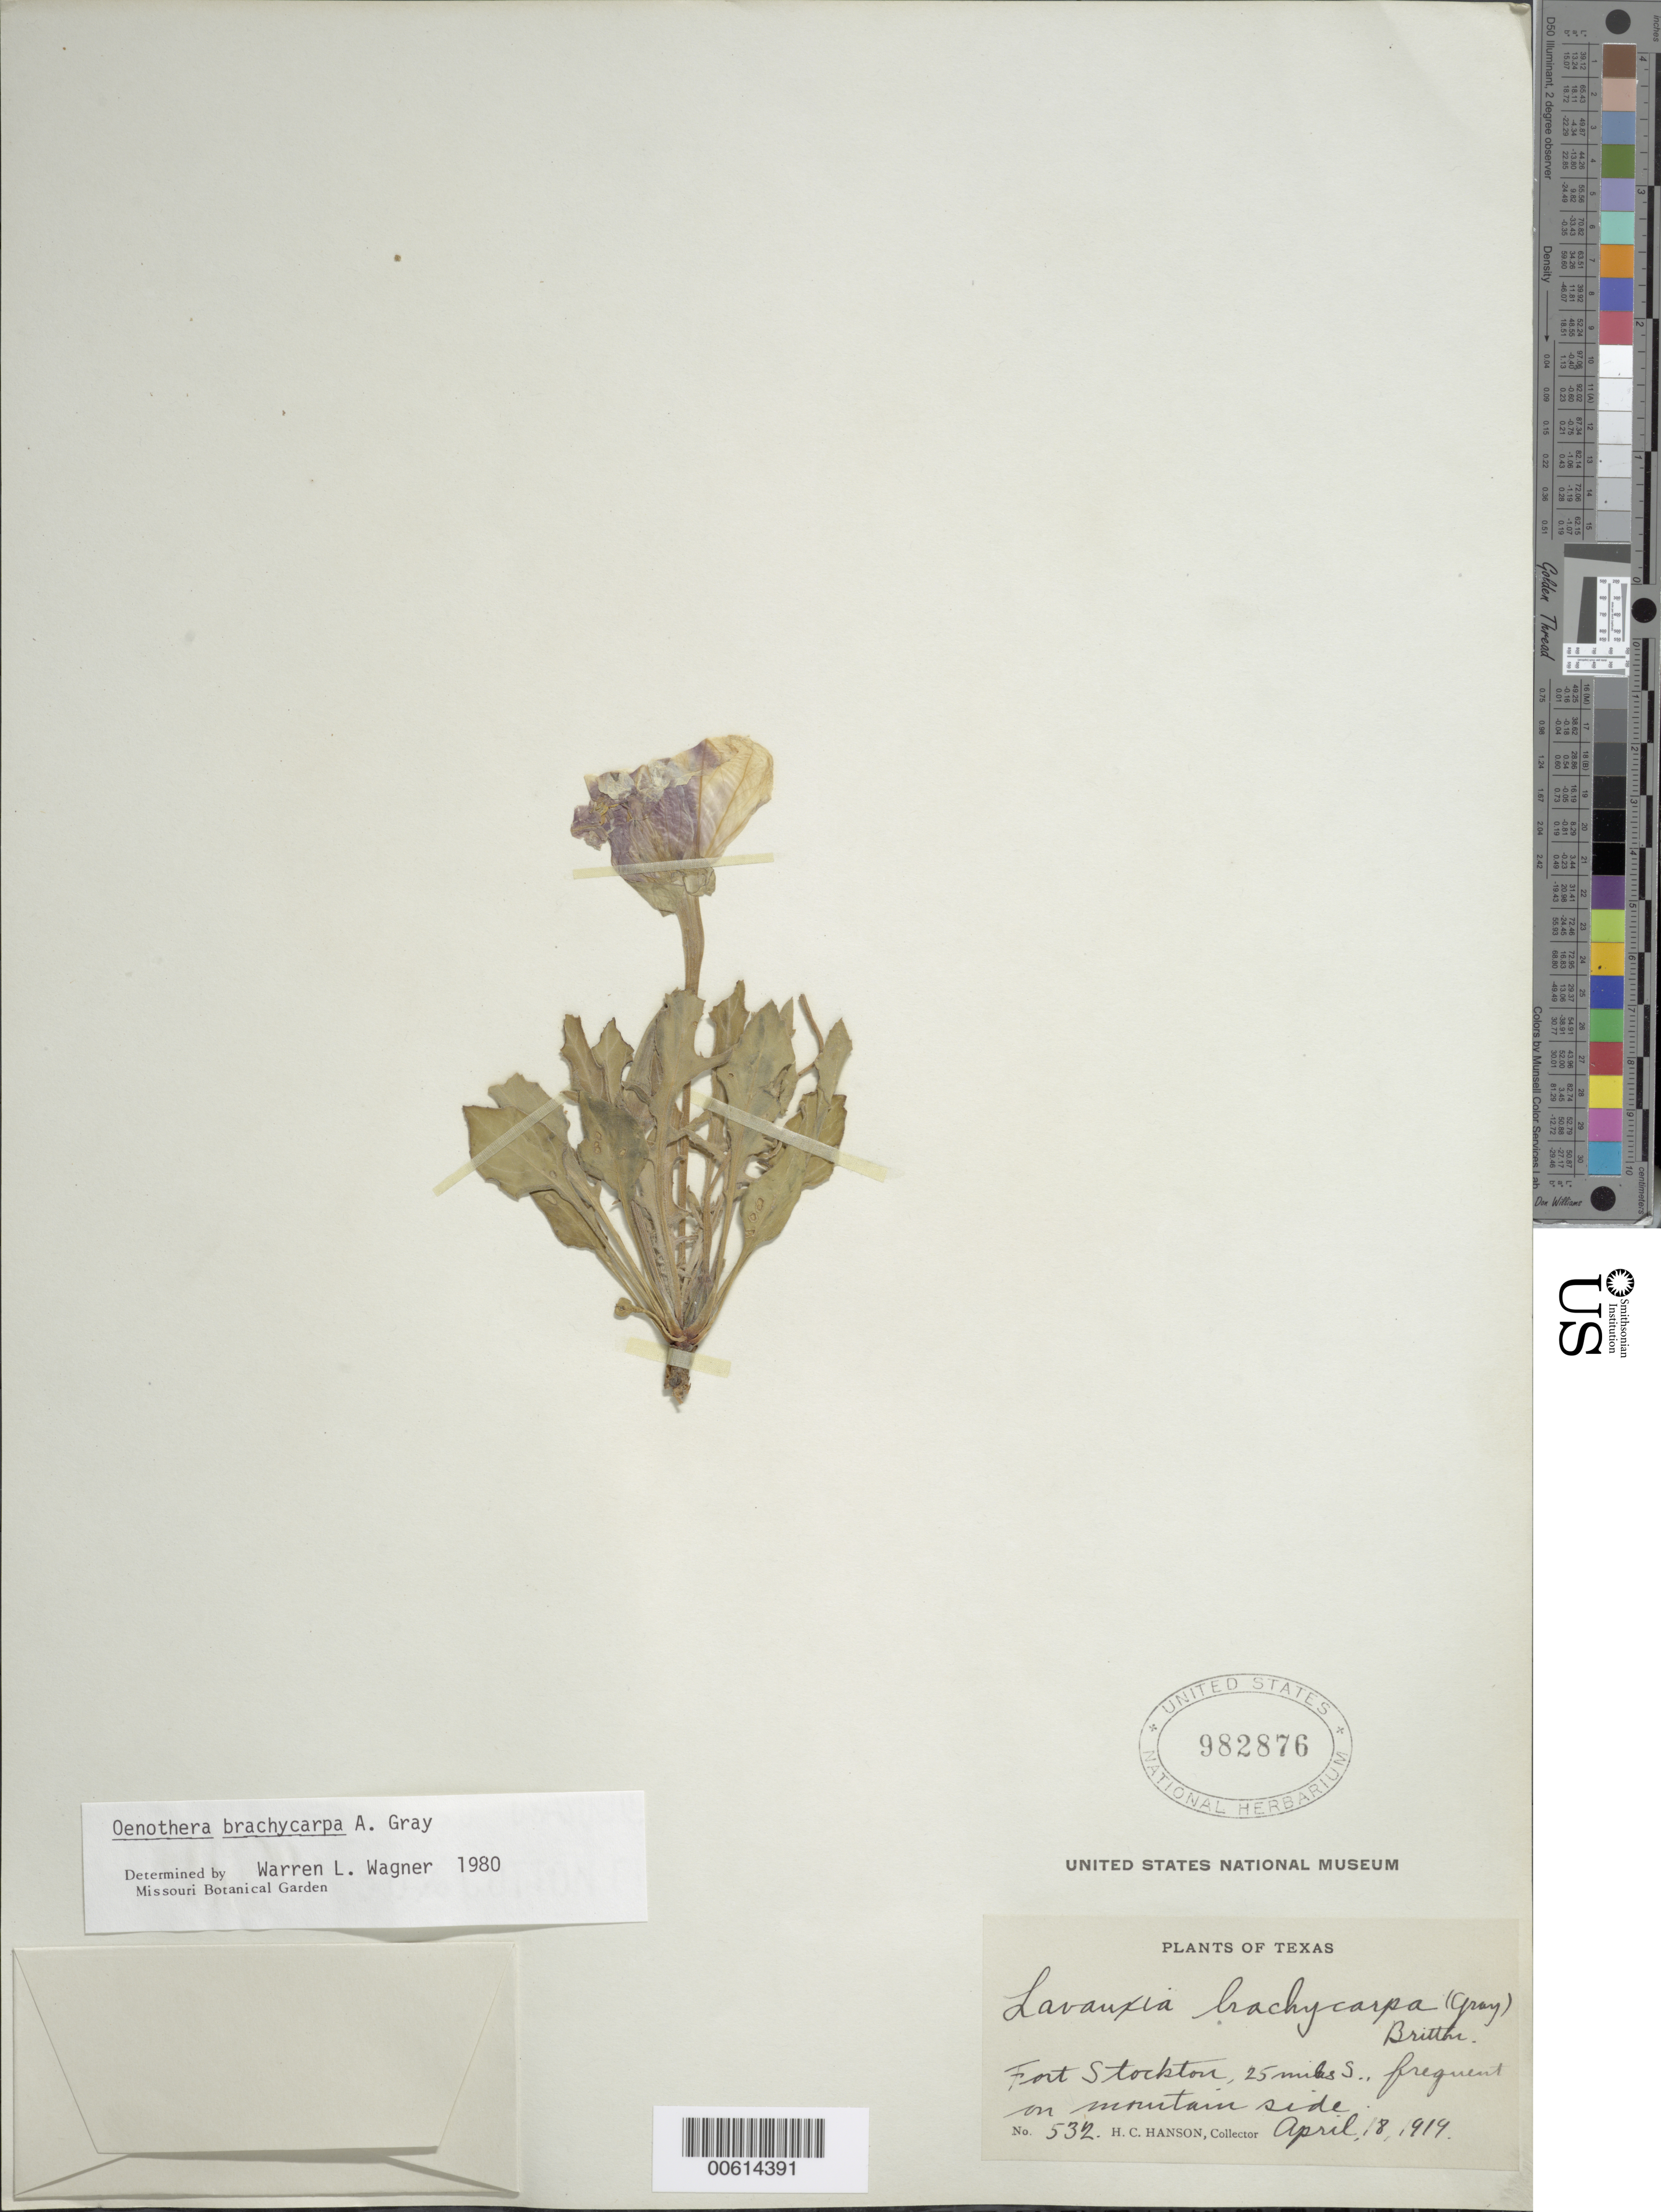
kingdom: Plantae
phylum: Tracheophyta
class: Magnoliopsida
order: Myrtales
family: Onagraceae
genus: Oenothera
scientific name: Oenothera brachycarpa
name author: A. Gray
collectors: H. Hanson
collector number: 532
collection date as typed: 18 Apr 1919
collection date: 1919-04-18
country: United States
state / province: Texas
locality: S of Fort Stockton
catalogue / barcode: US 982876